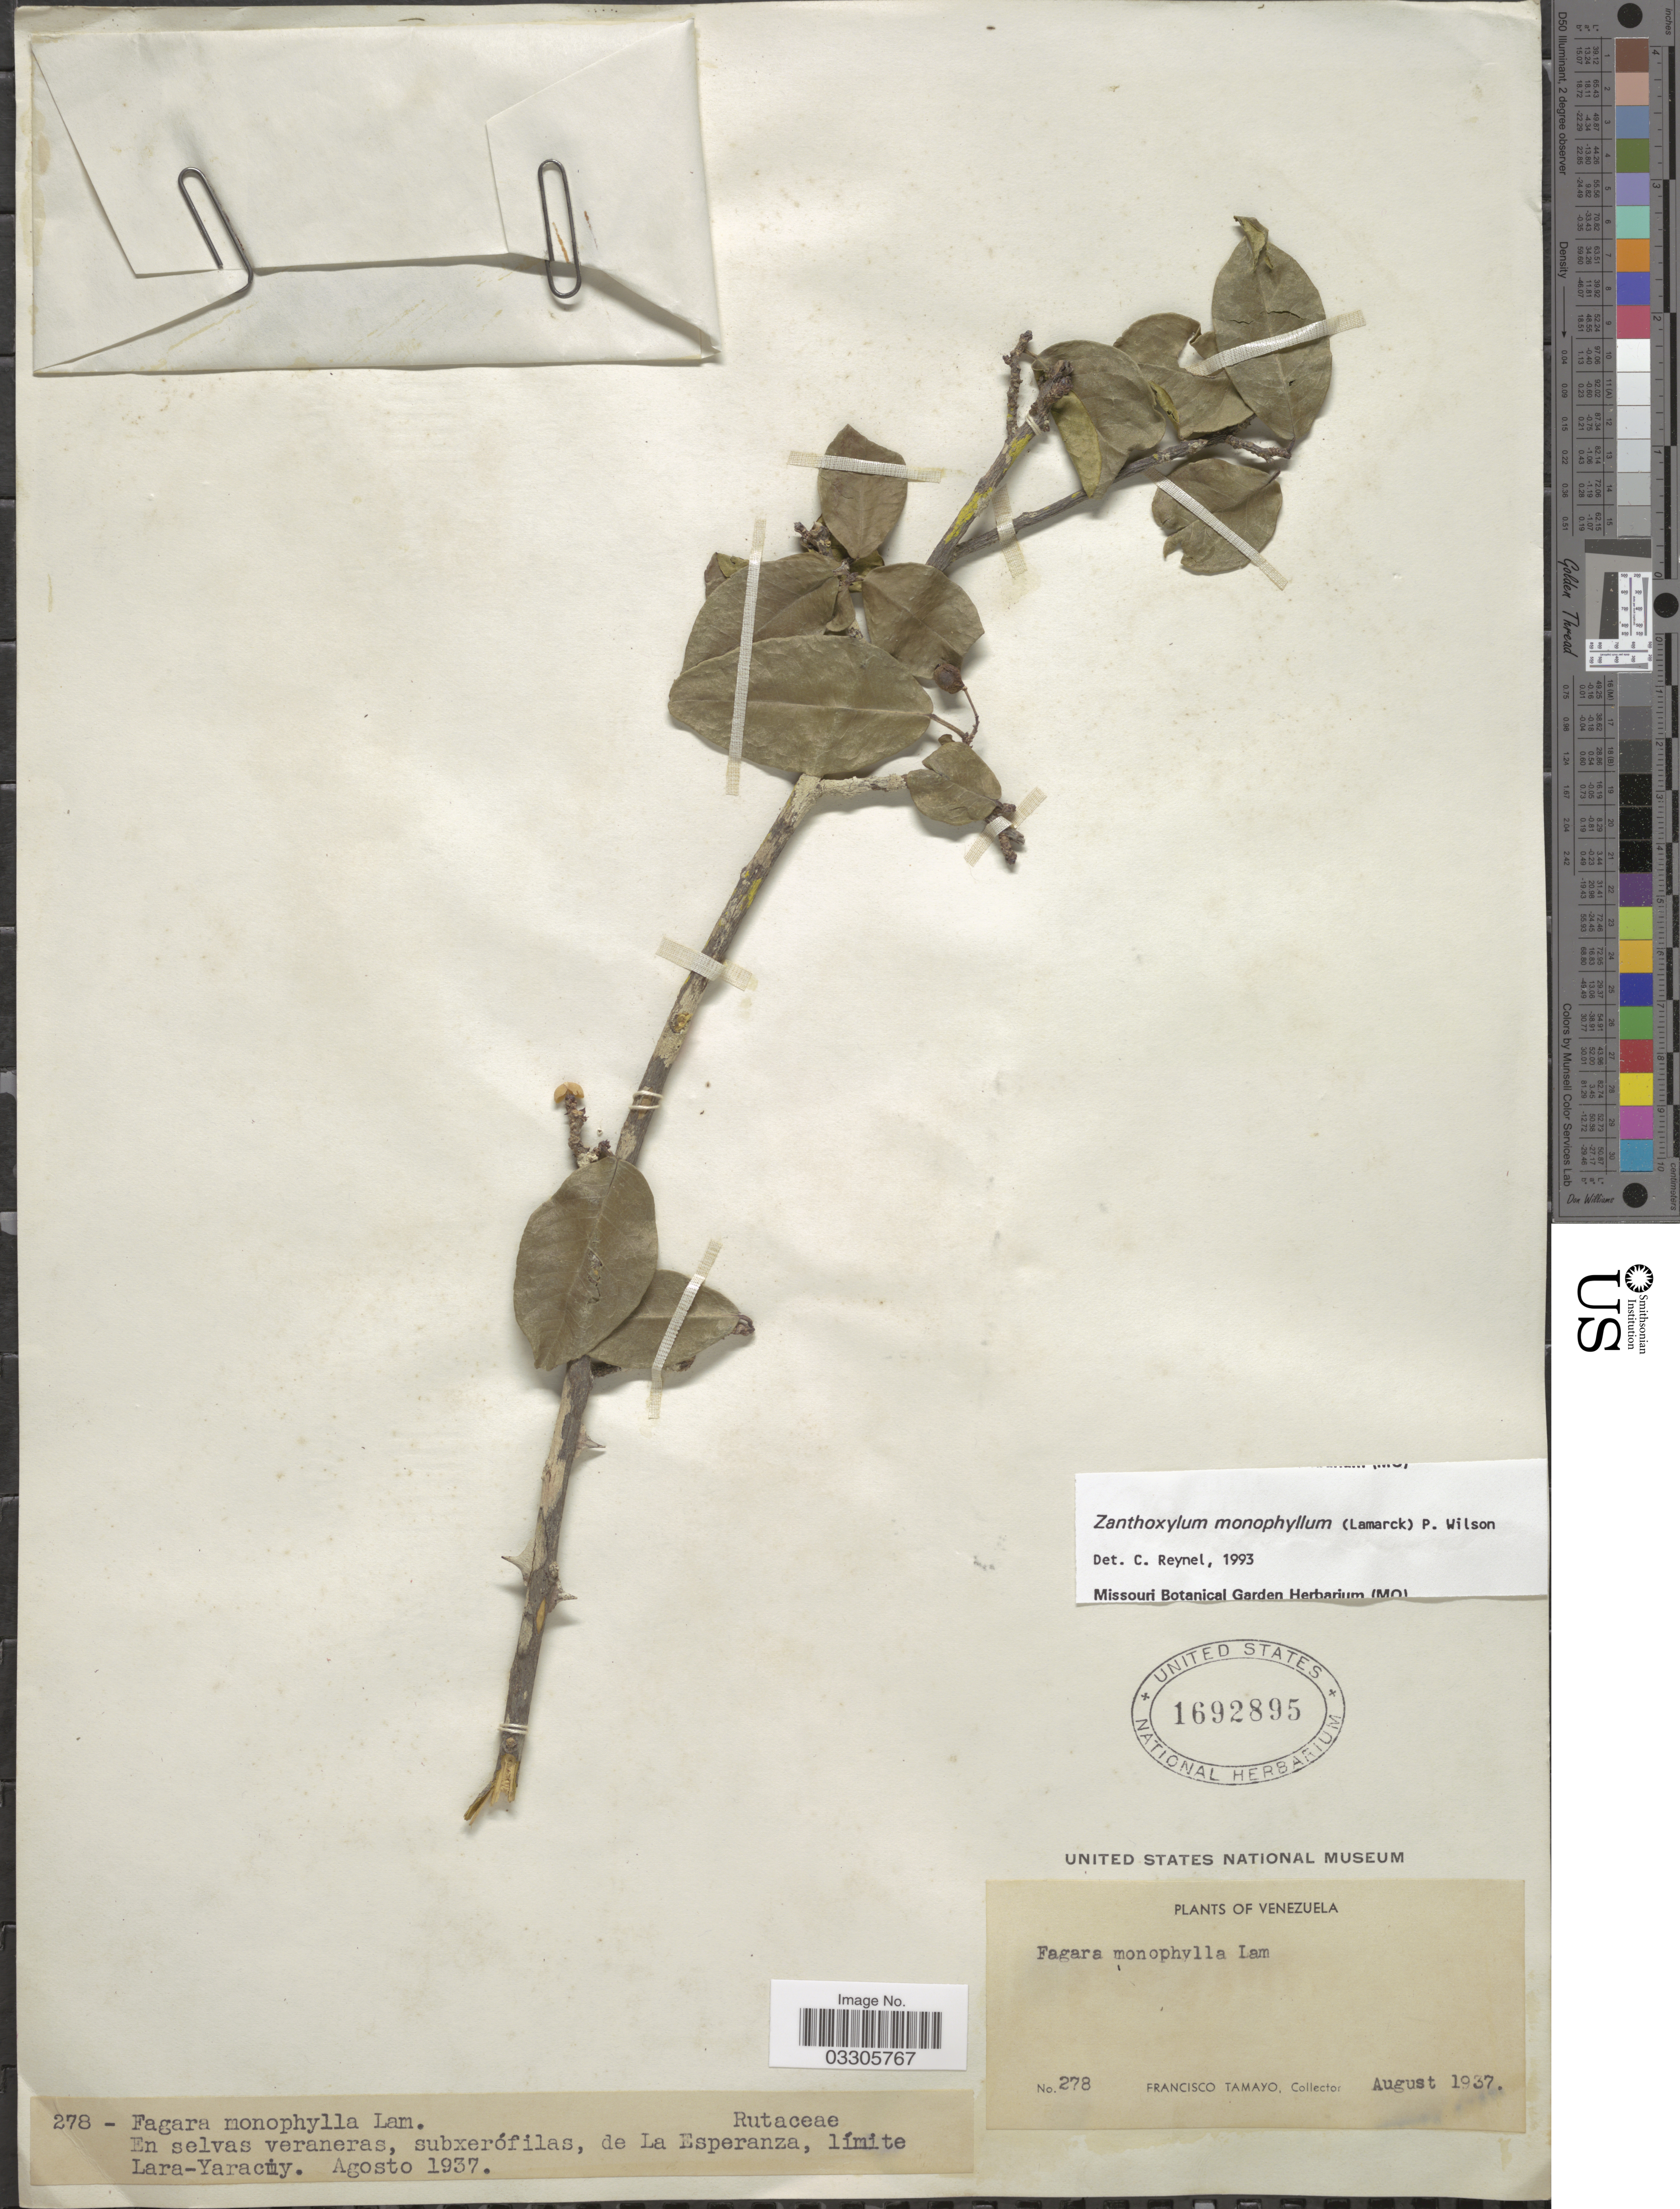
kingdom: Plantae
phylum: Tracheophyta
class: Magnoliopsida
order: Sapindales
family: Rutaceae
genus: Zanthoxylum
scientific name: Zanthoxylum monophyllum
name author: (Lam.) P. Wilson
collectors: F. Tamayo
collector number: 278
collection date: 1937-08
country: Venezuela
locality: De La Esperanza, límite Lara-Yaracuy.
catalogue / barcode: US 1692895